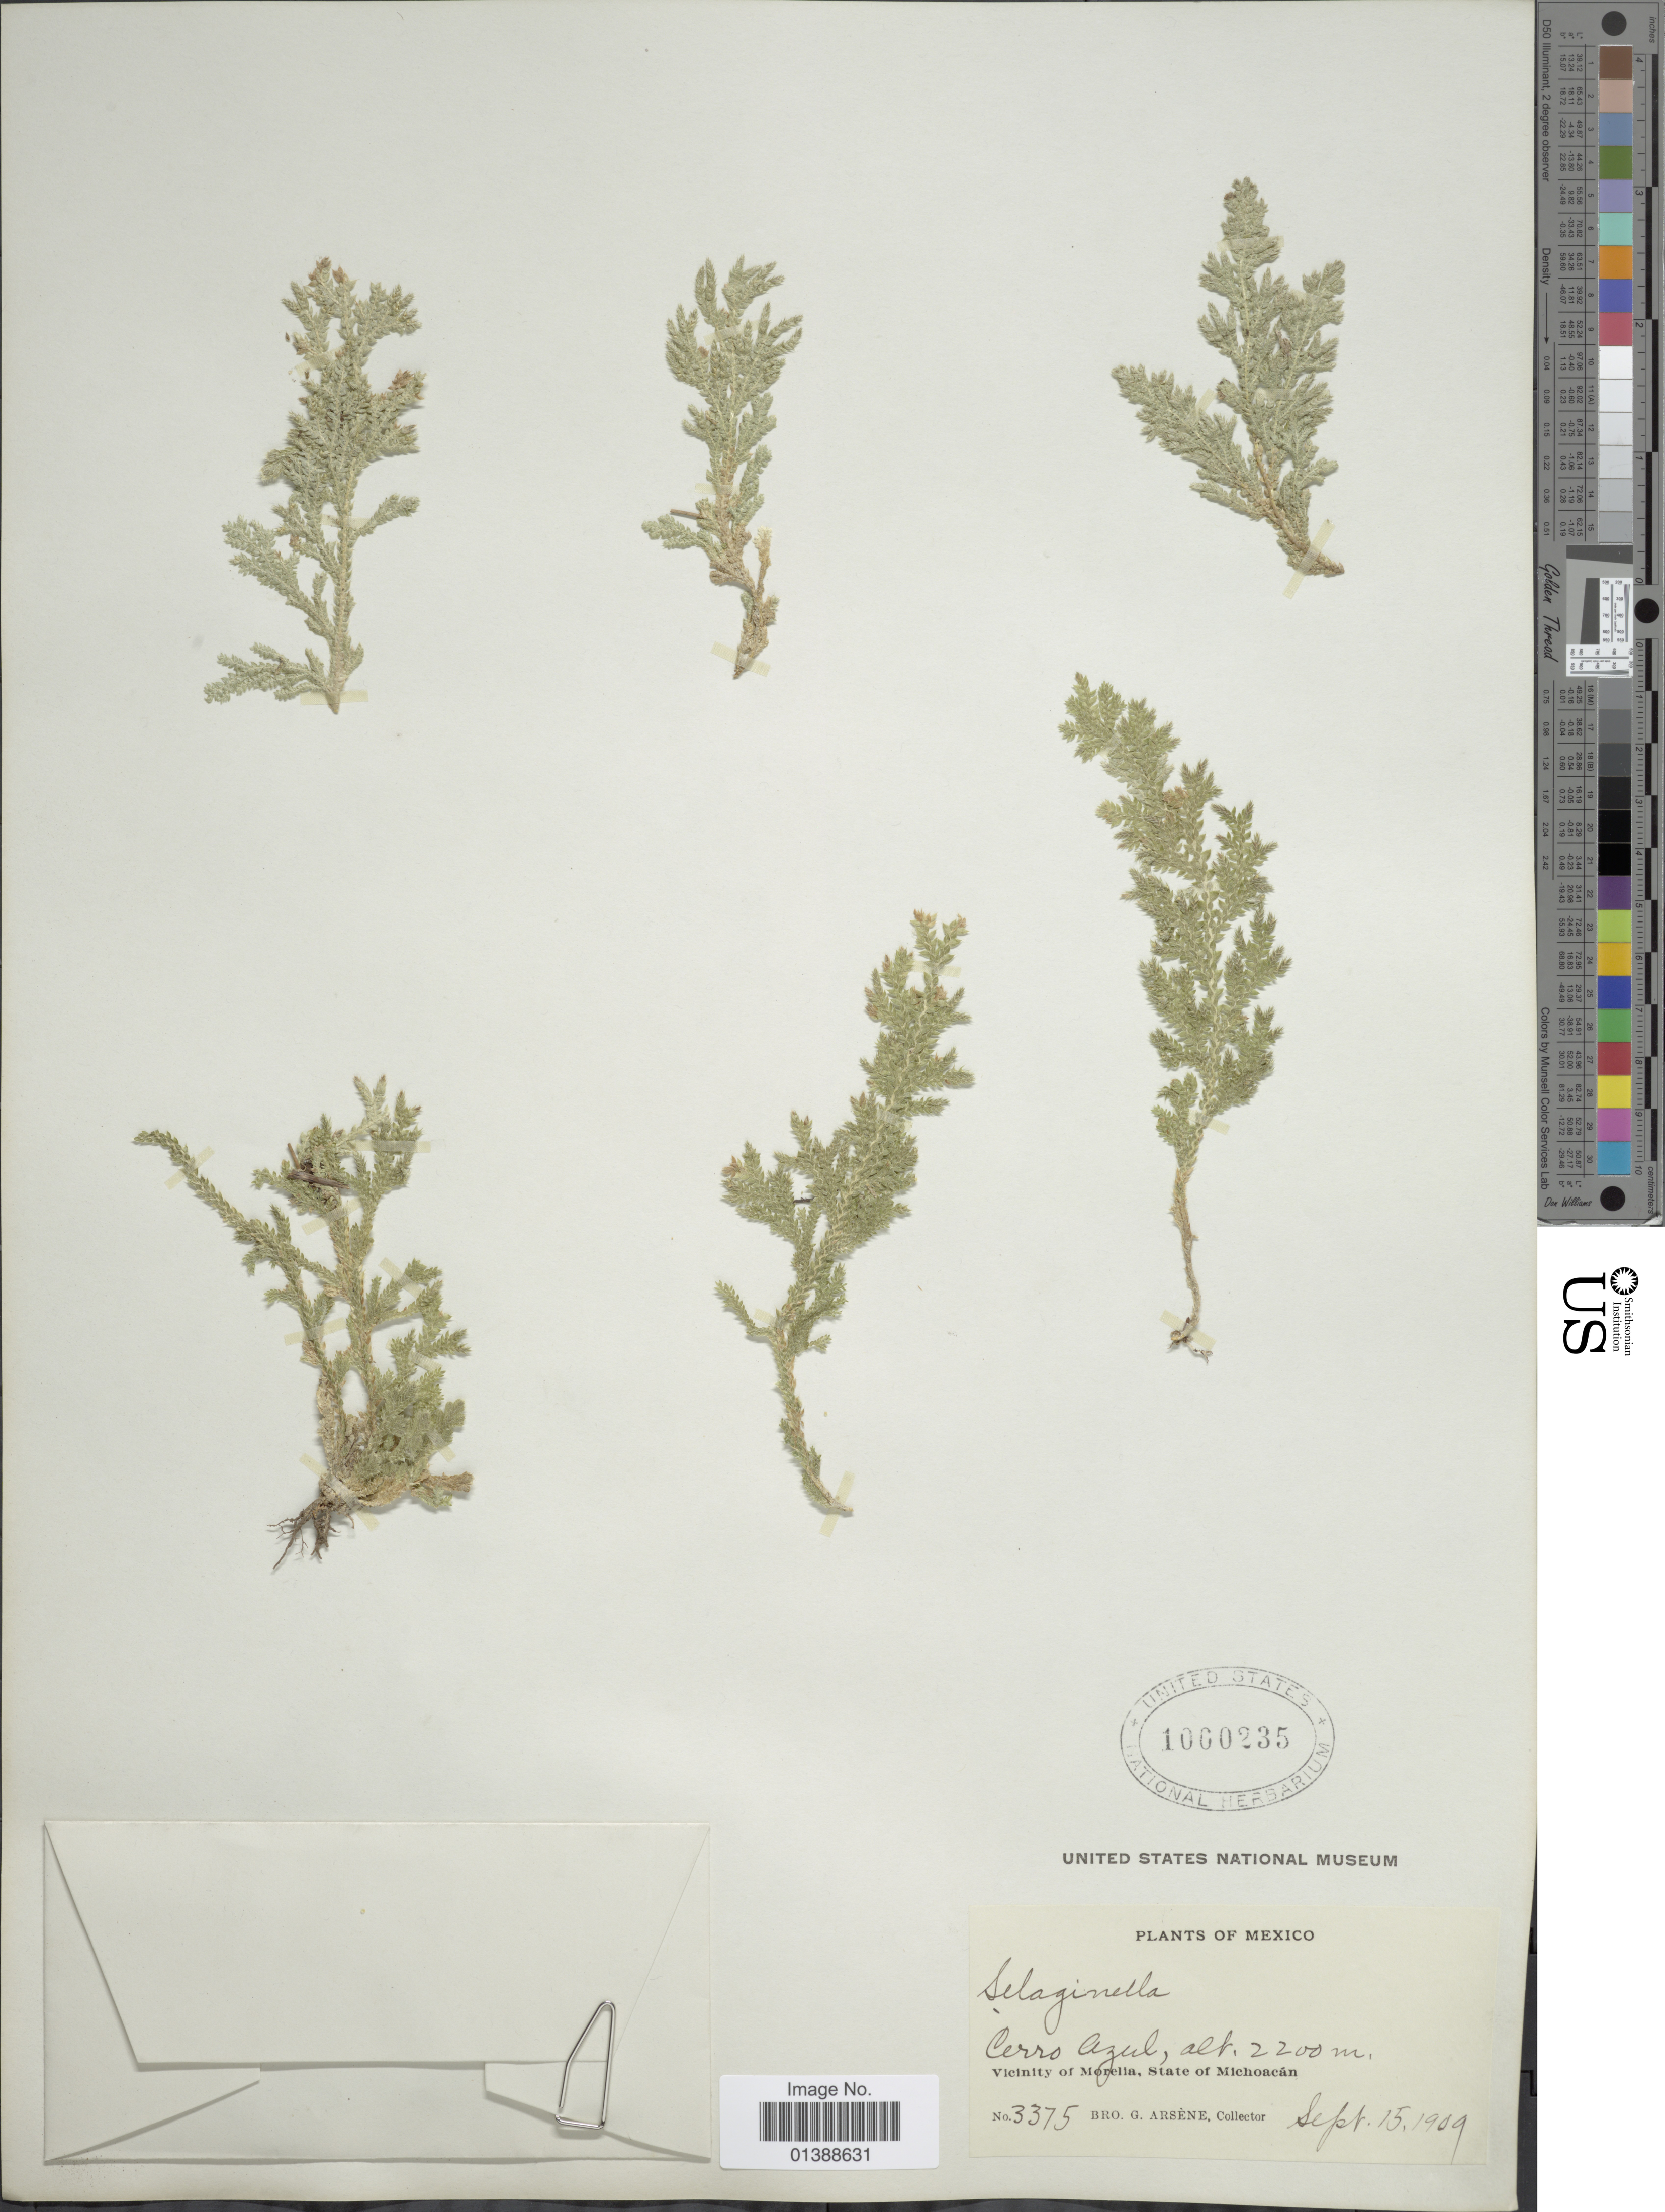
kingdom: Plantae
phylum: Tracheophyta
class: Lycopodiopsida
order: Selaginellales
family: Selaginellaceae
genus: Selaginella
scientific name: Selaginella pallescens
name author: (C. Presl) Spring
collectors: Bro. G. Arsène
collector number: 3375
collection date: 1909-09-15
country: Mexico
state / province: Michoacán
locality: Cerro Azul, Vicinity of Morelia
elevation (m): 2200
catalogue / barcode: US 1000235